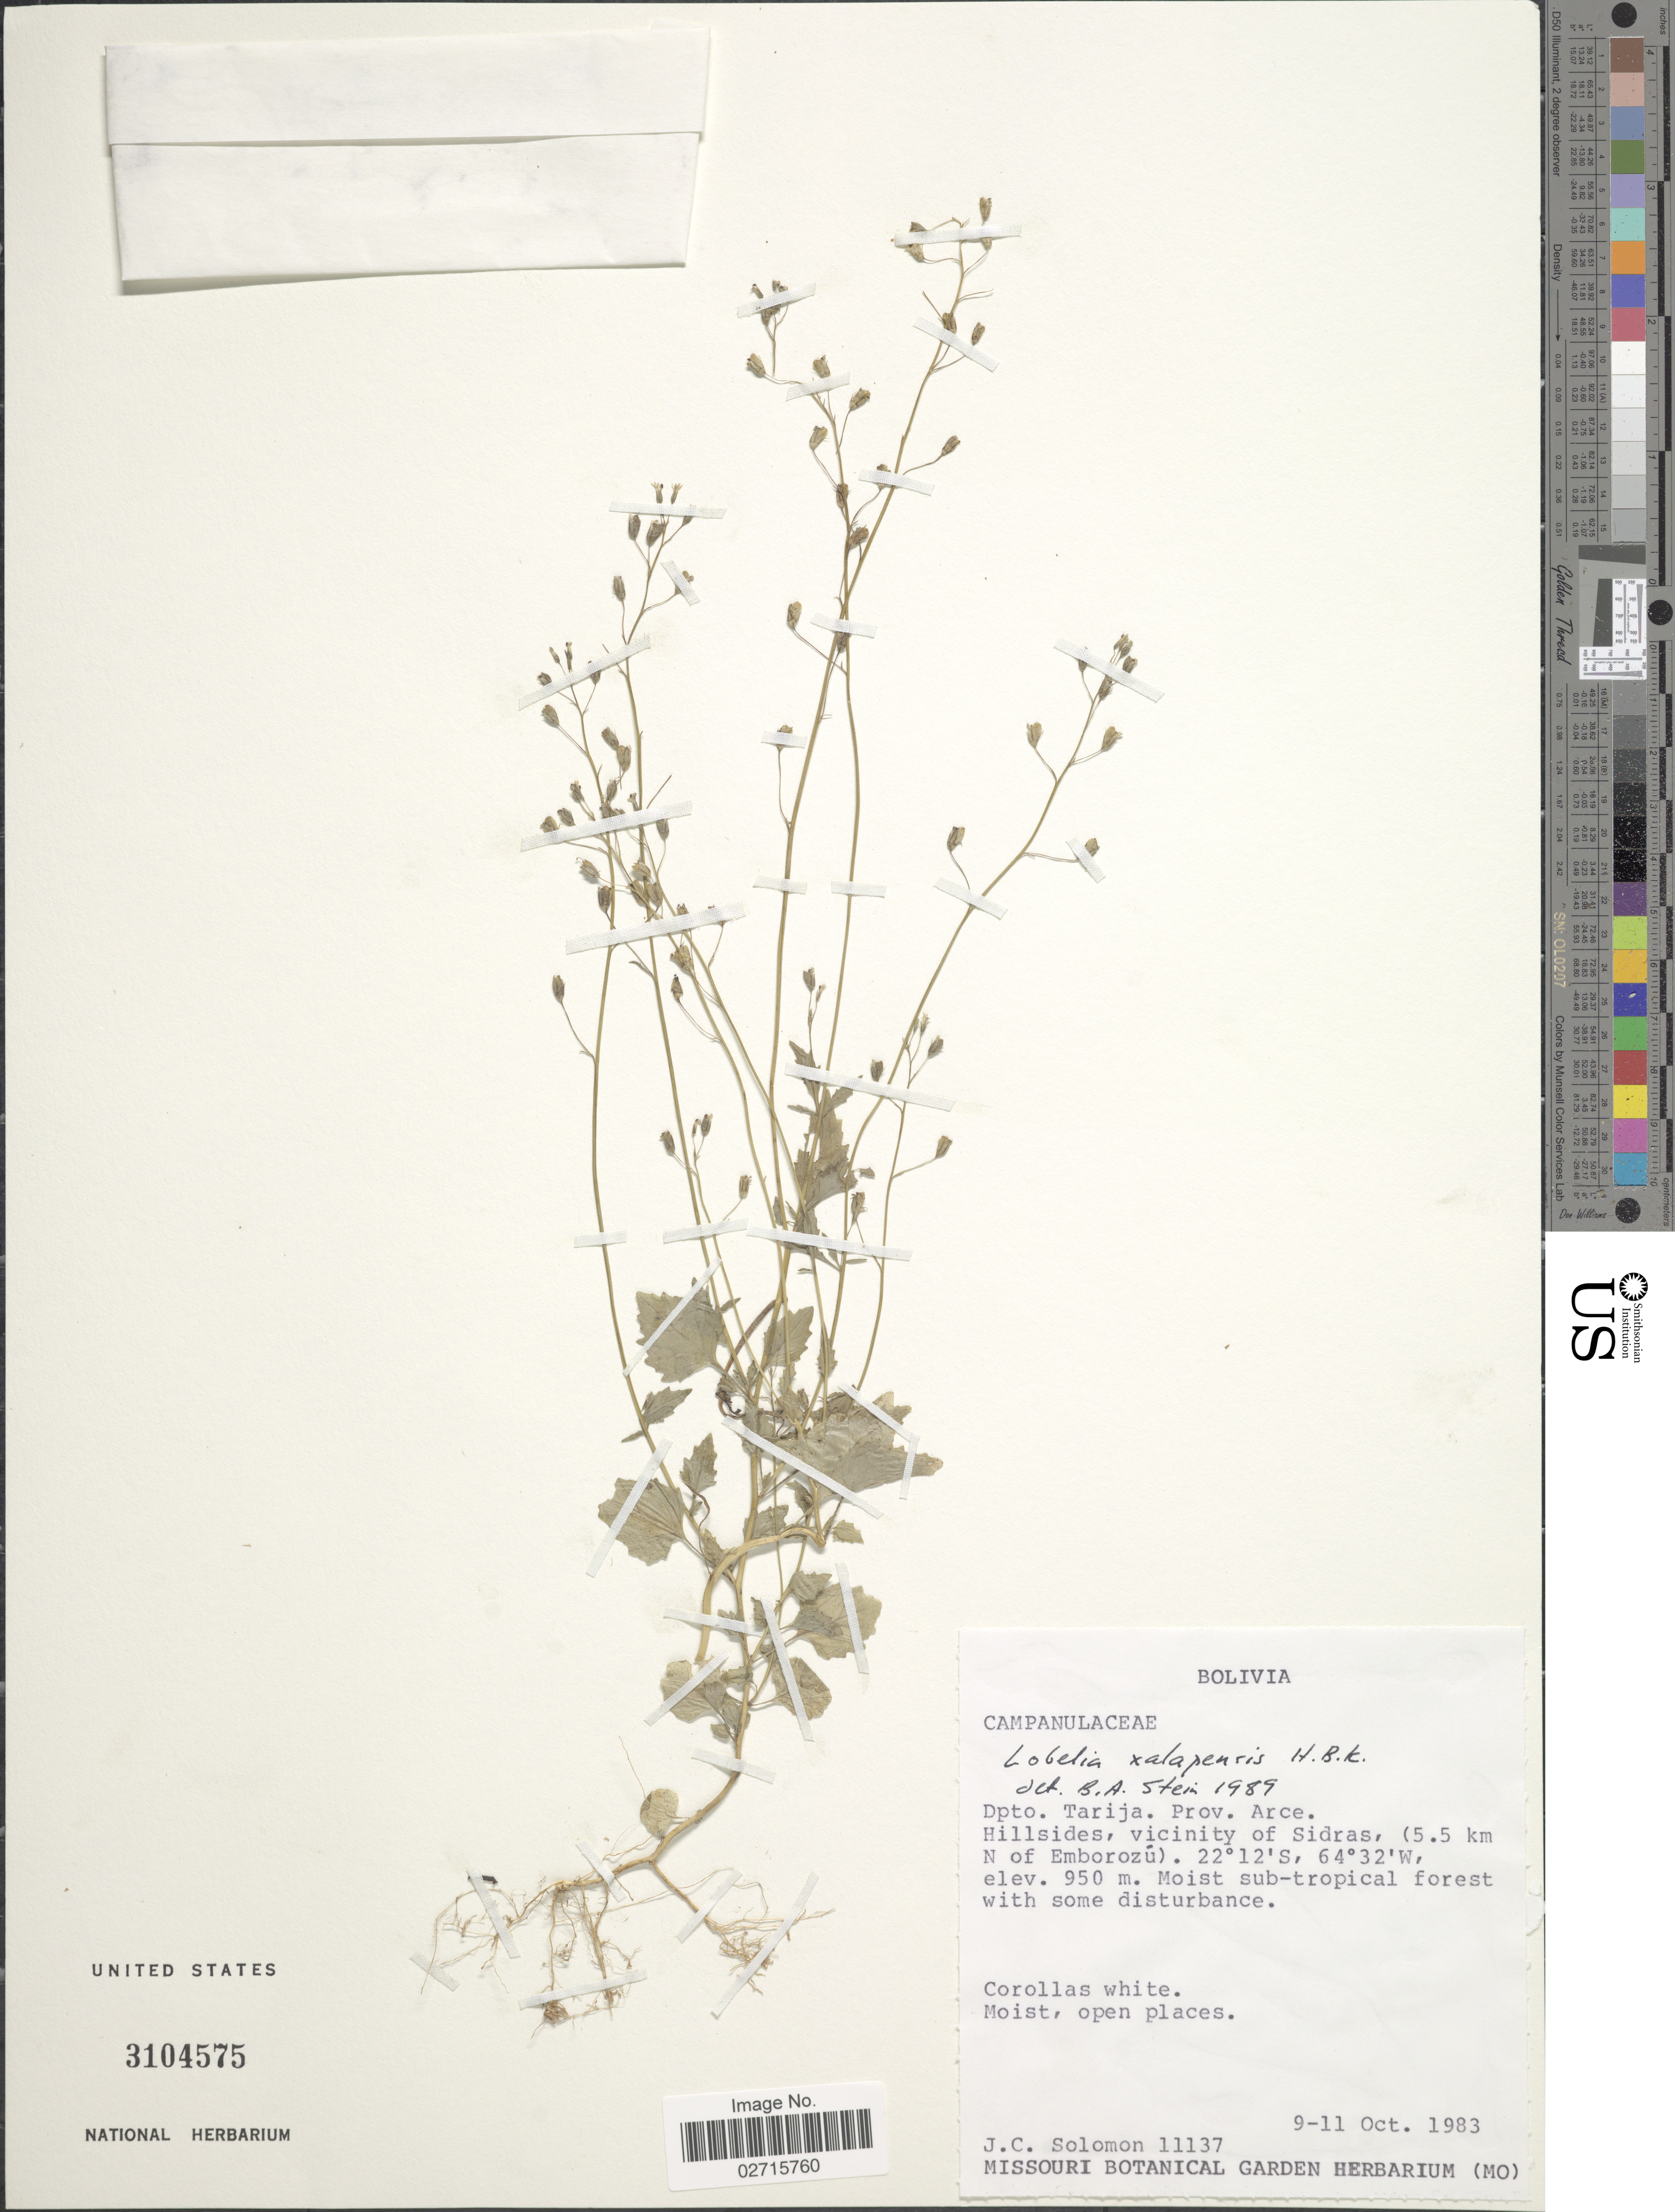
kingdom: Plantae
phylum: Tracheophyta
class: Magnoliopsida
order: Asterales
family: Campanulaceae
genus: Lobelia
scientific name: Lobelia xalapensis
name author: Kunth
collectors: J. C. Solomon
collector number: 11137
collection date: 1983-10-09/1983-10-11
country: Bolivia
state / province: Tarija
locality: Dpto. Tarija. Prov. Arce. Hillsides, vicinity of Sidras, (5.5 km N of Emborozu)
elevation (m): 950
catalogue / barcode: US 3104575